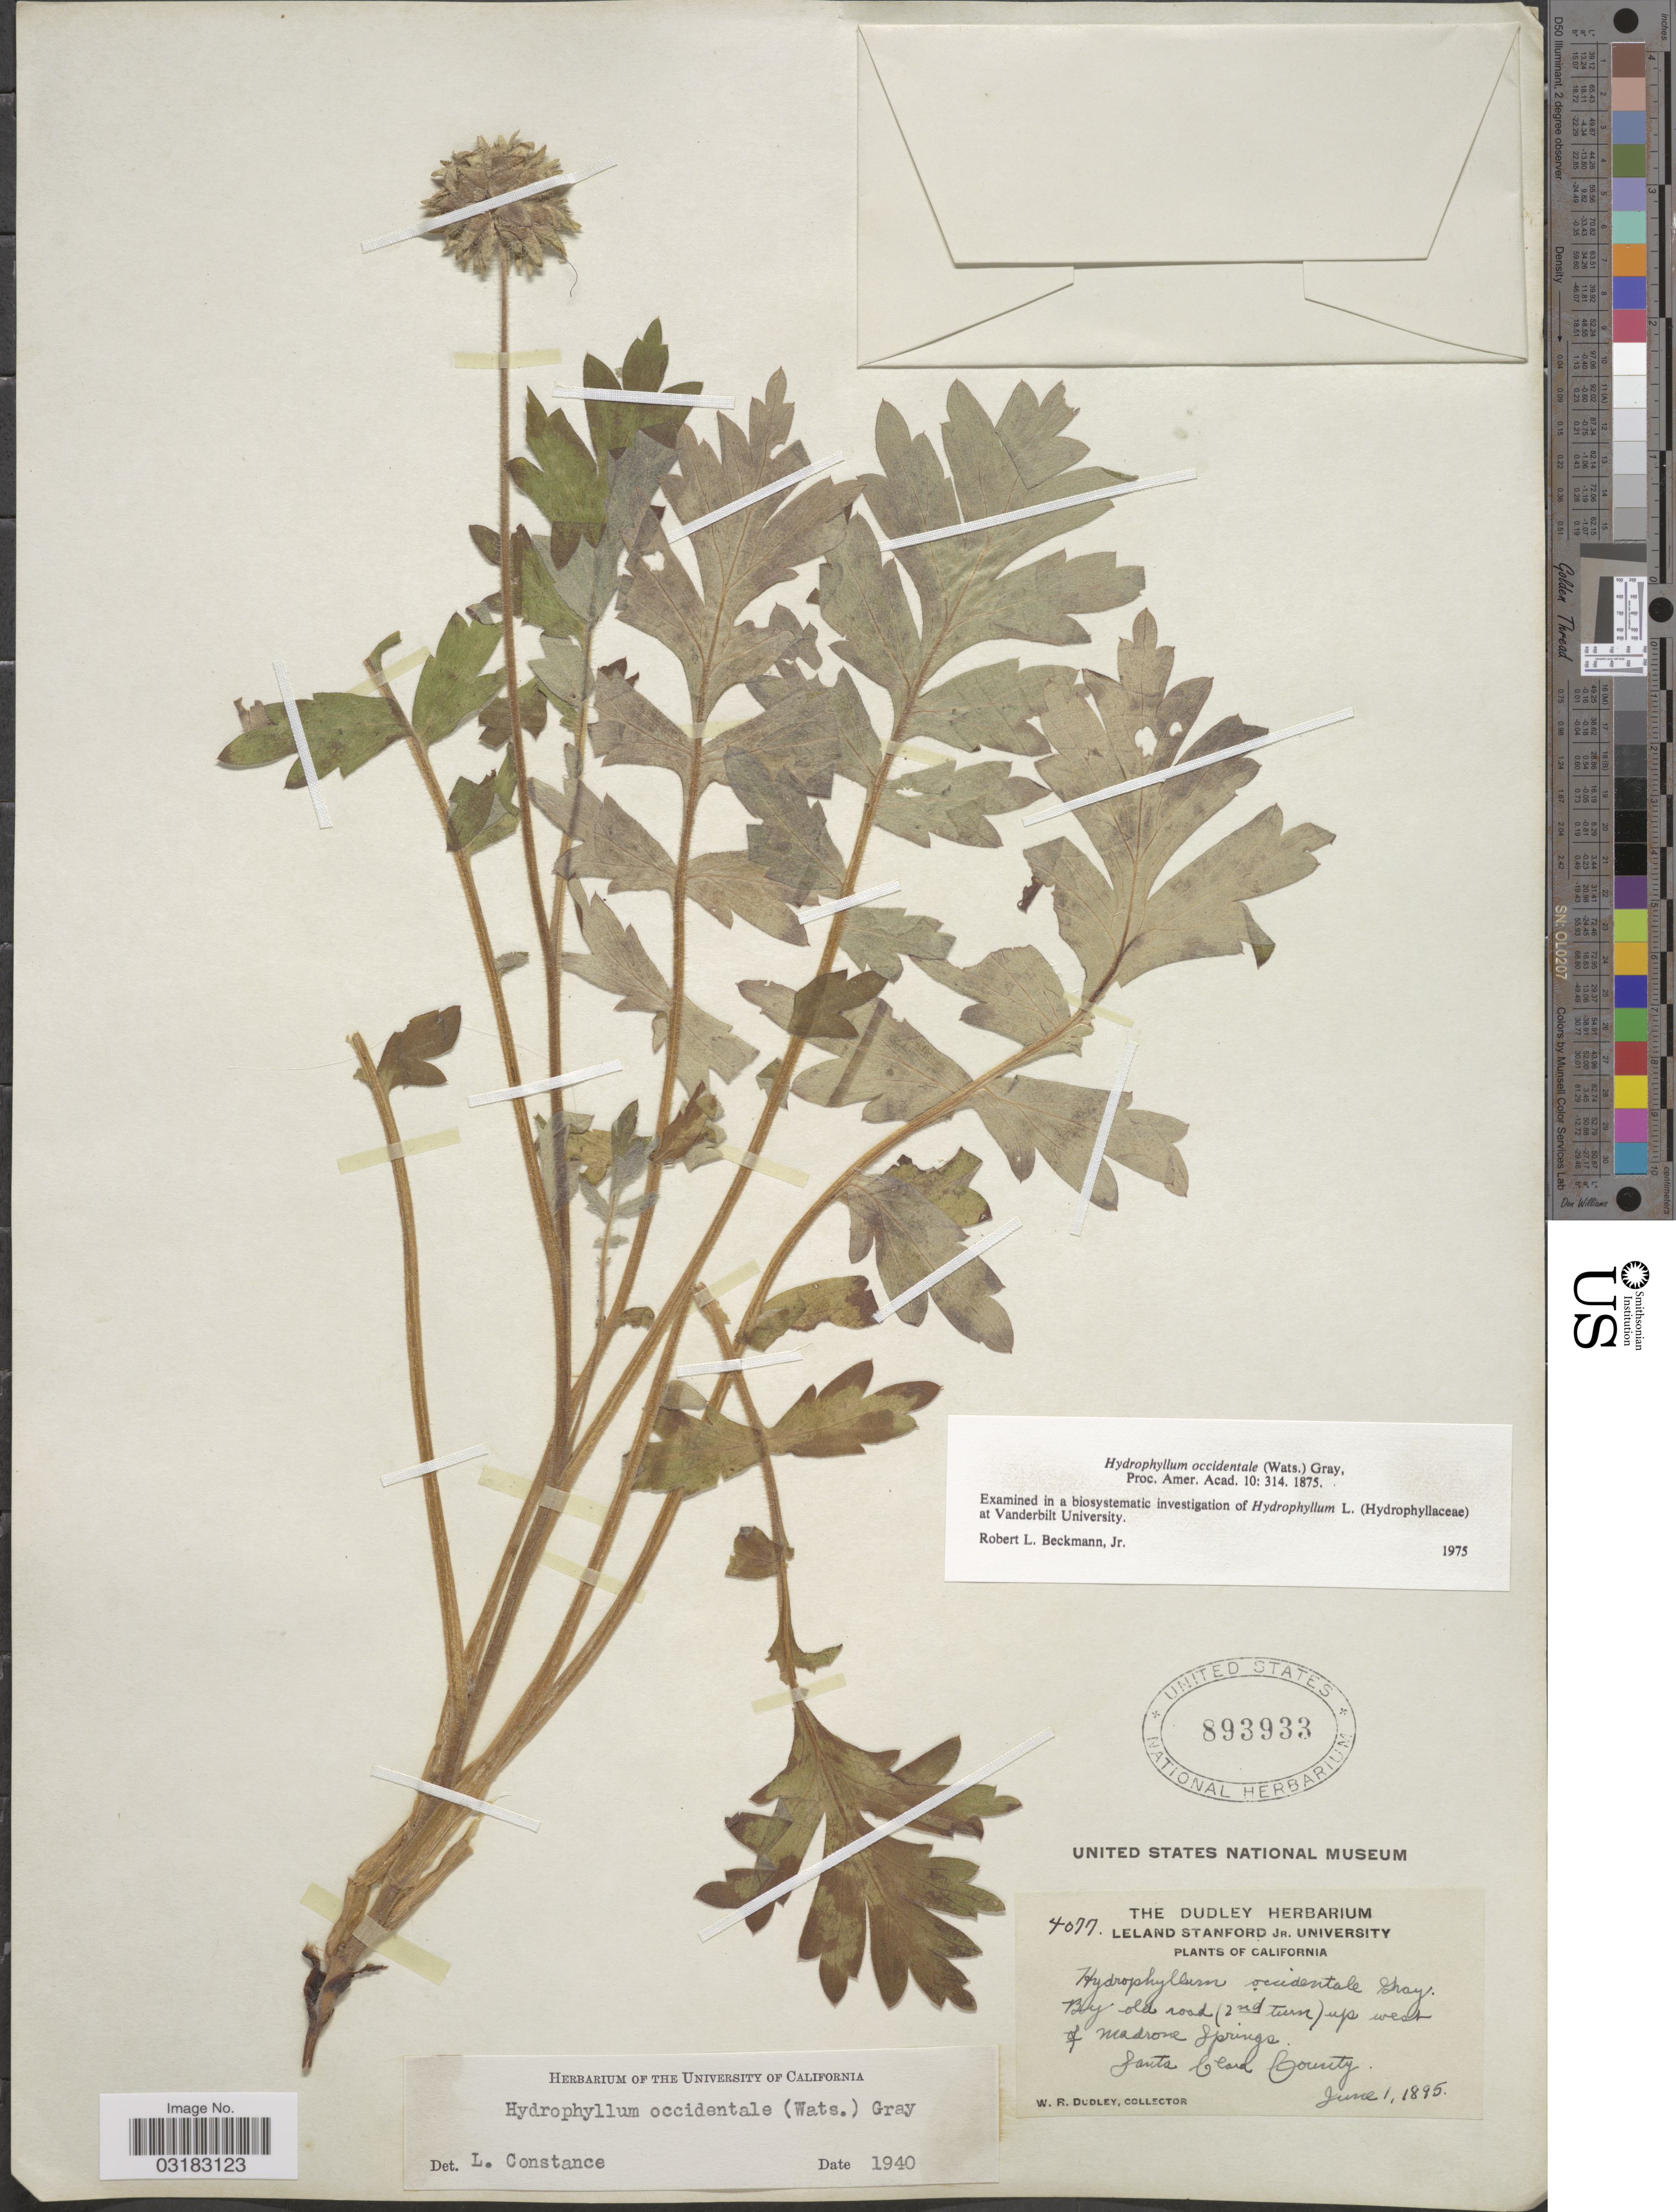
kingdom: Plantae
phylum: Tracheophyta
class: Magnoliopsida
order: Boraginales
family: Hydrophyllaceae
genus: Hydrophyllum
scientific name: Hydrophyllum occidentale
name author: (S. Watson) A. Gray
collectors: W. Dudley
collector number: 4077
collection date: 1895-06-01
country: United States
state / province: California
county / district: Santa Clara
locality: By old road (2nd turn) up west of Madrone Springs. Santa Clara County.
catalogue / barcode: US 893933